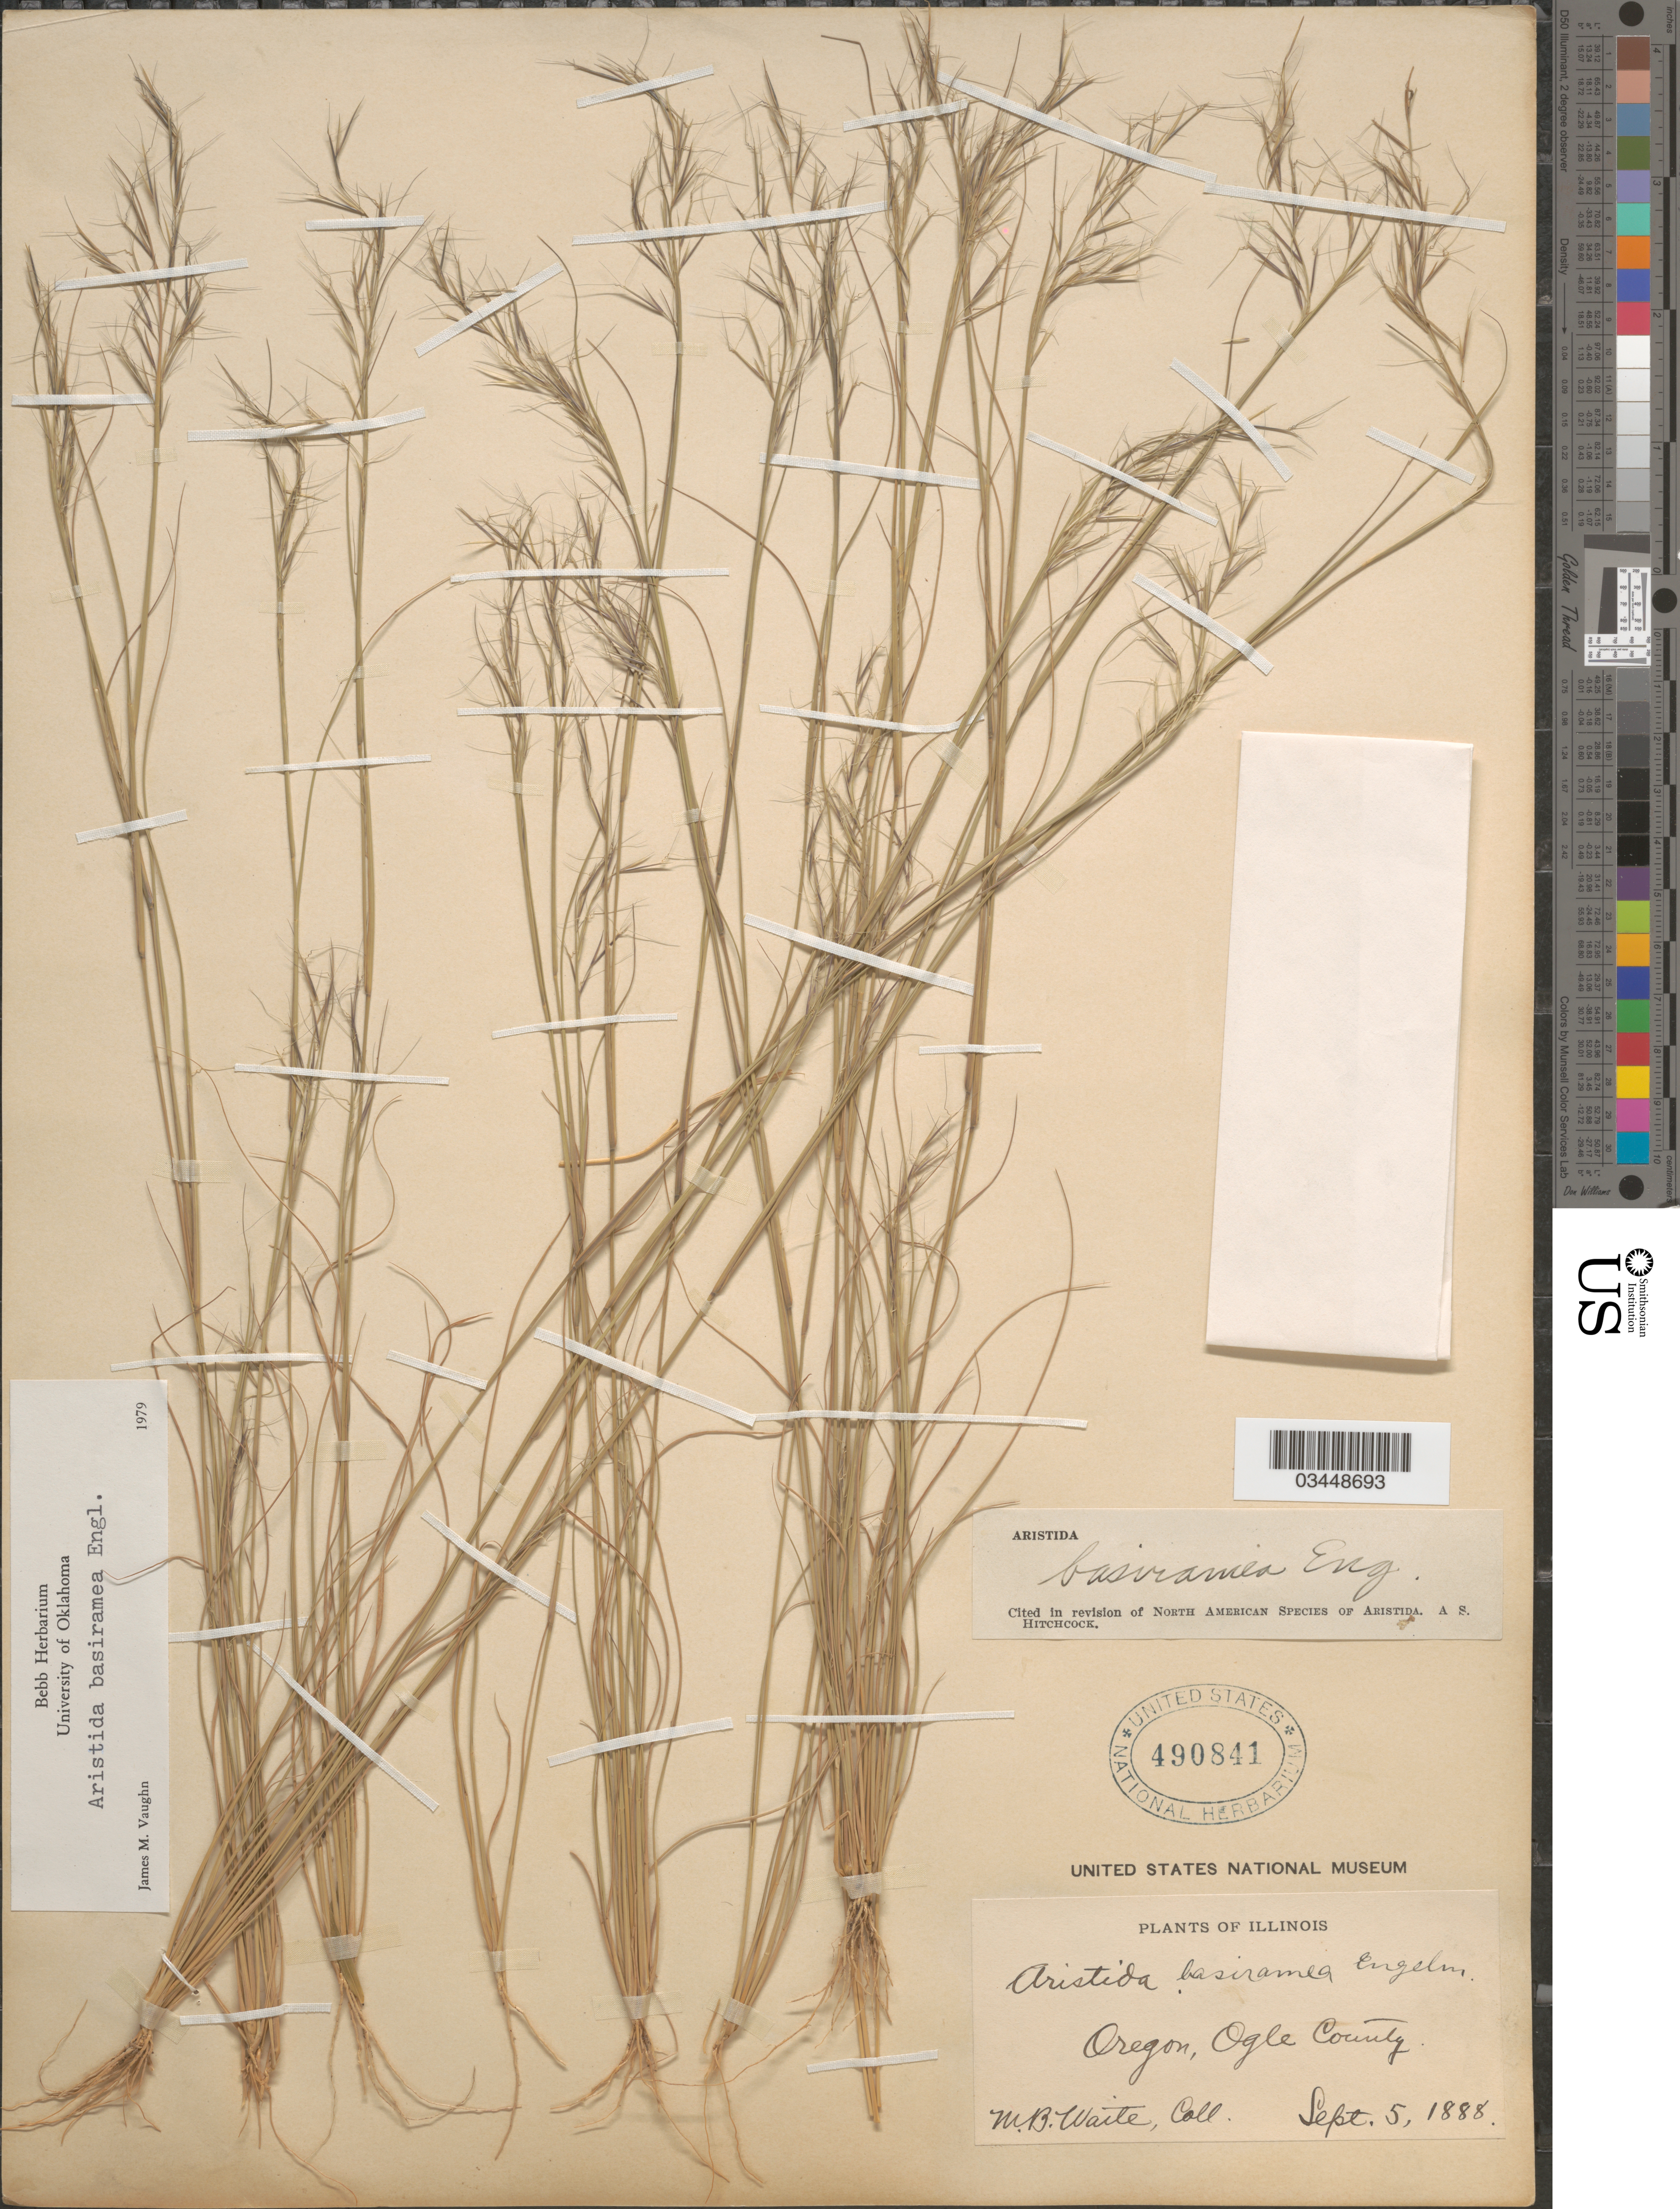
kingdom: Plantae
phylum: Tracheophyta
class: Liliopsida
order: Poales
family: Poaceae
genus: Aristida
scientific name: Aristida basiramea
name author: Engelm. ex Vasey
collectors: M. B. Waite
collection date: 1888-09-05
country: United States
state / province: Oregon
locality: Ogle County.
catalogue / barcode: US 490841